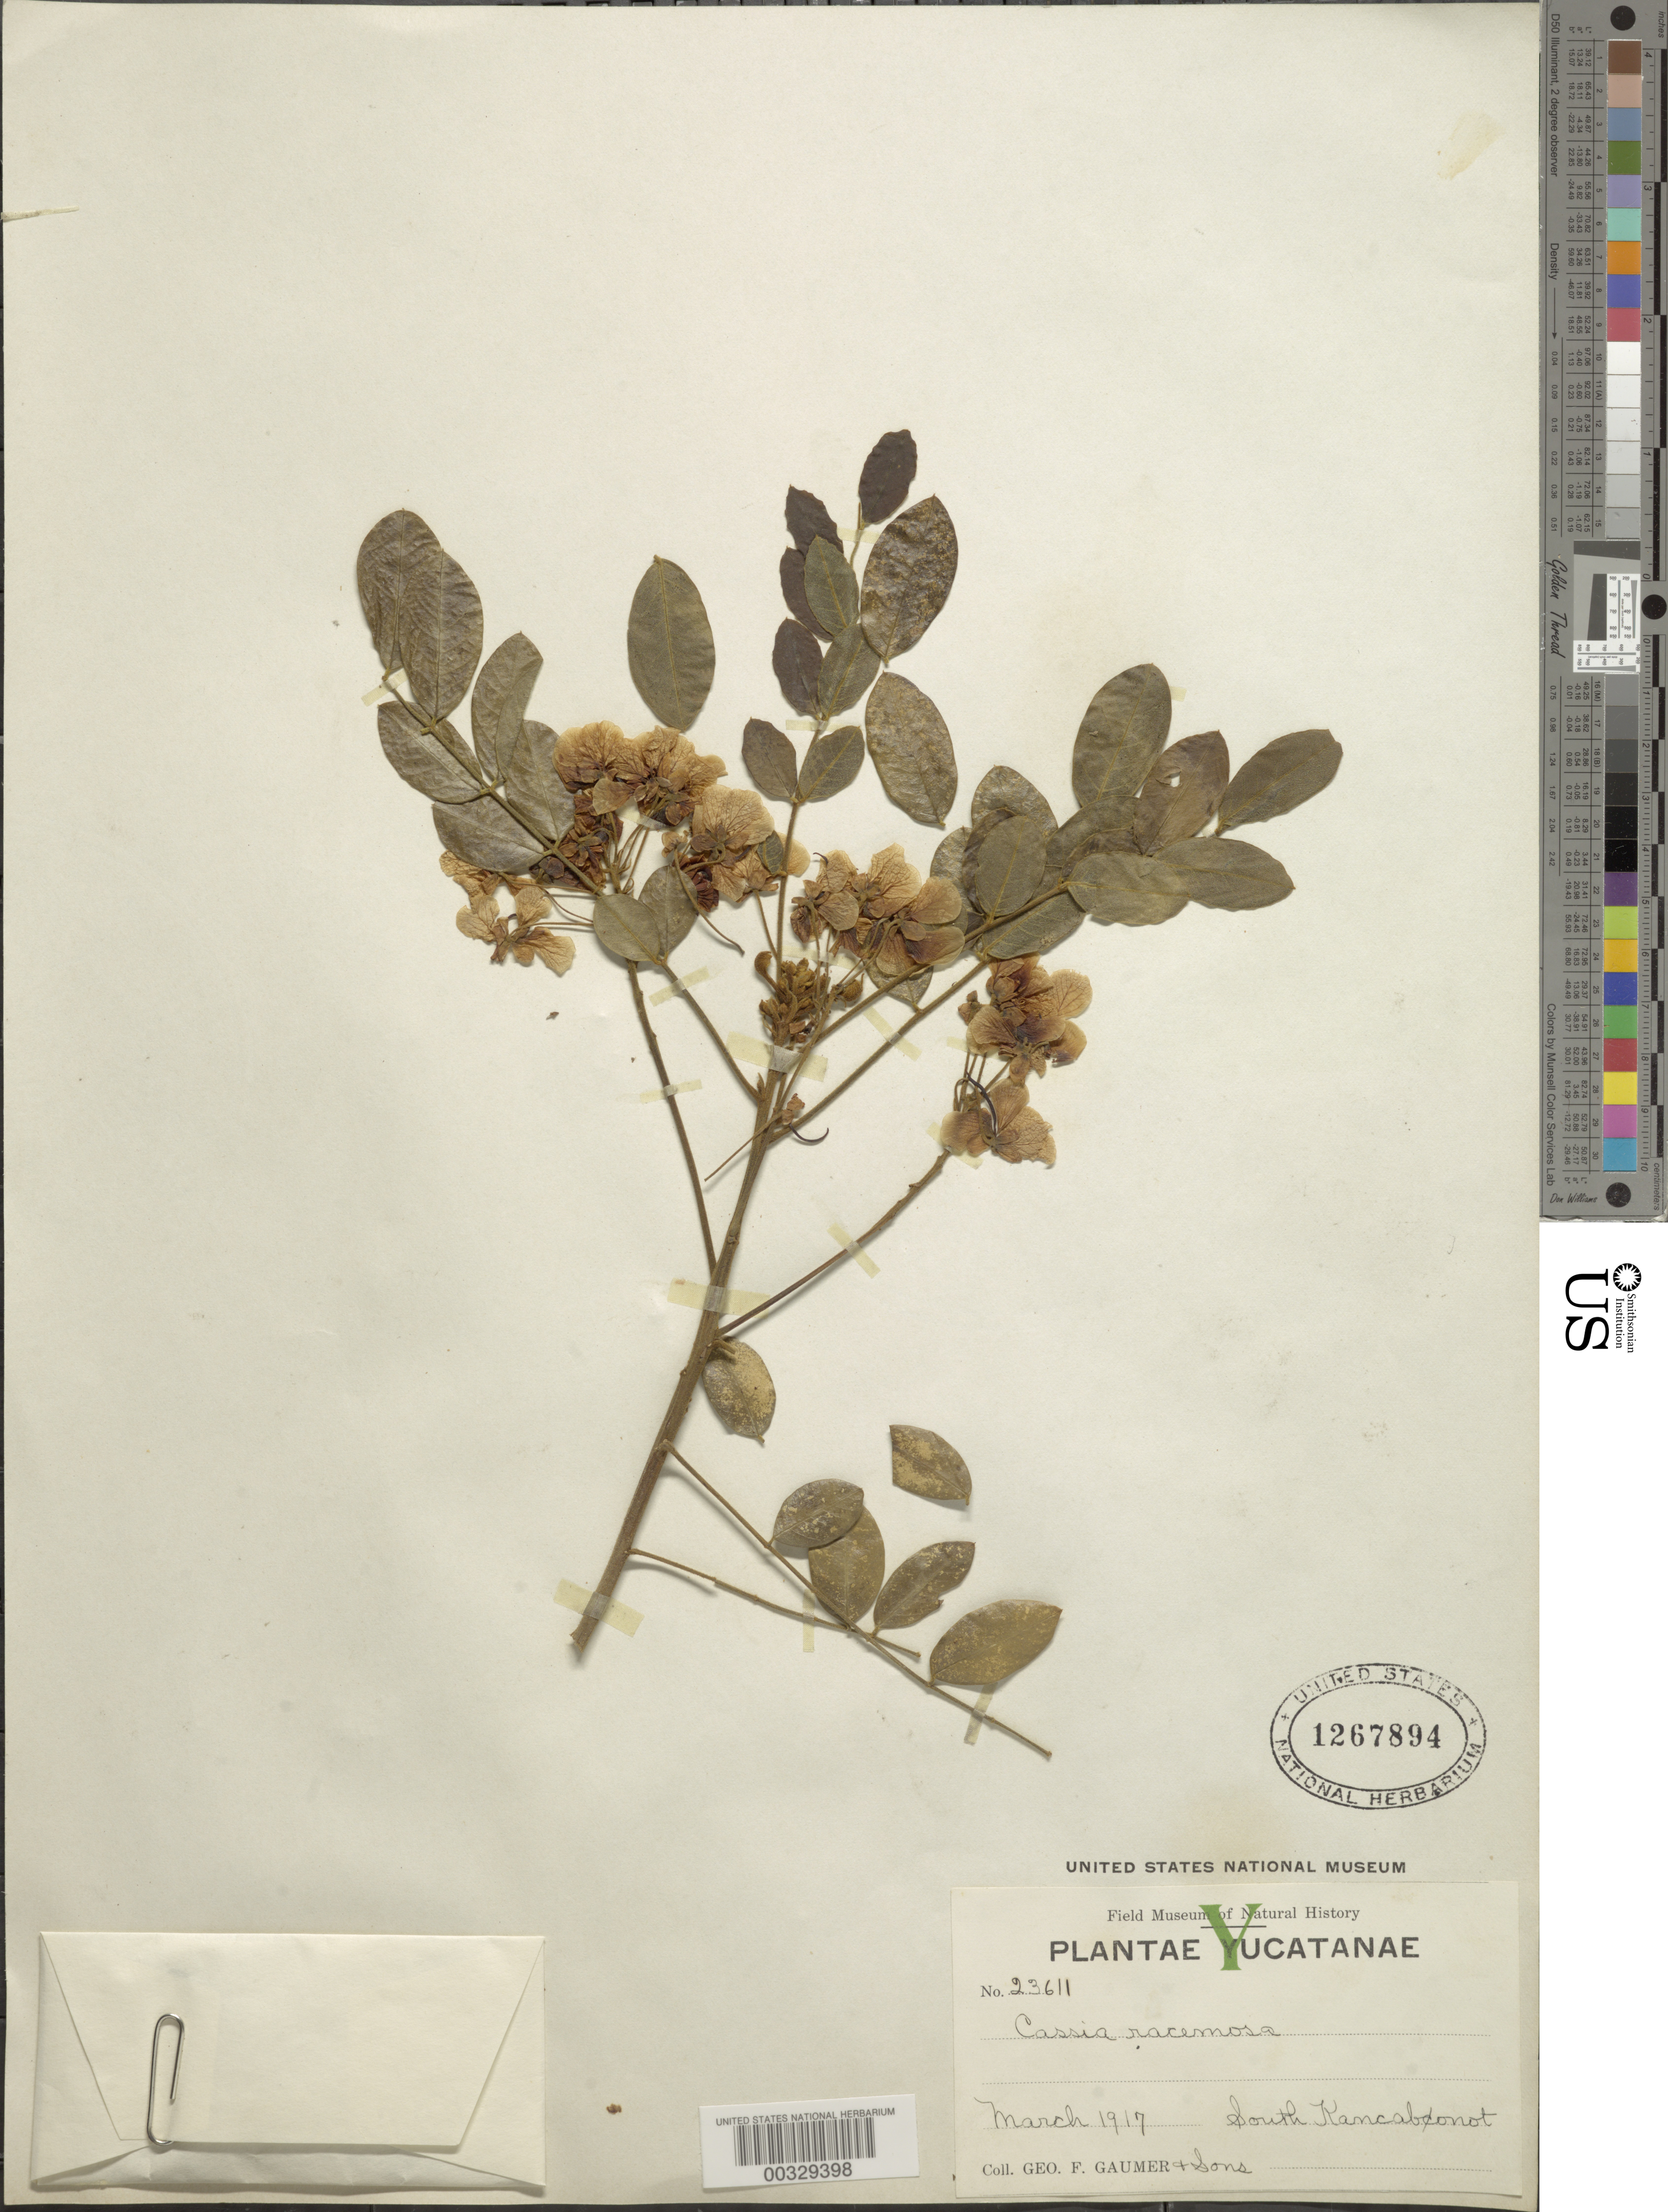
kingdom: Plantae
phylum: Tracheophyta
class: Magnoliopsida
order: Fabales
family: Fabaceae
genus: Senna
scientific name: Senna peralteana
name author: (Kunth) H.S. Irwin & Barneby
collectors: G. F. Gaumer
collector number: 23611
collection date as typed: Mar 1917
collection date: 1917-03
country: Mexico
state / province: Yucatán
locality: South kancabconot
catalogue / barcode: US 1267894